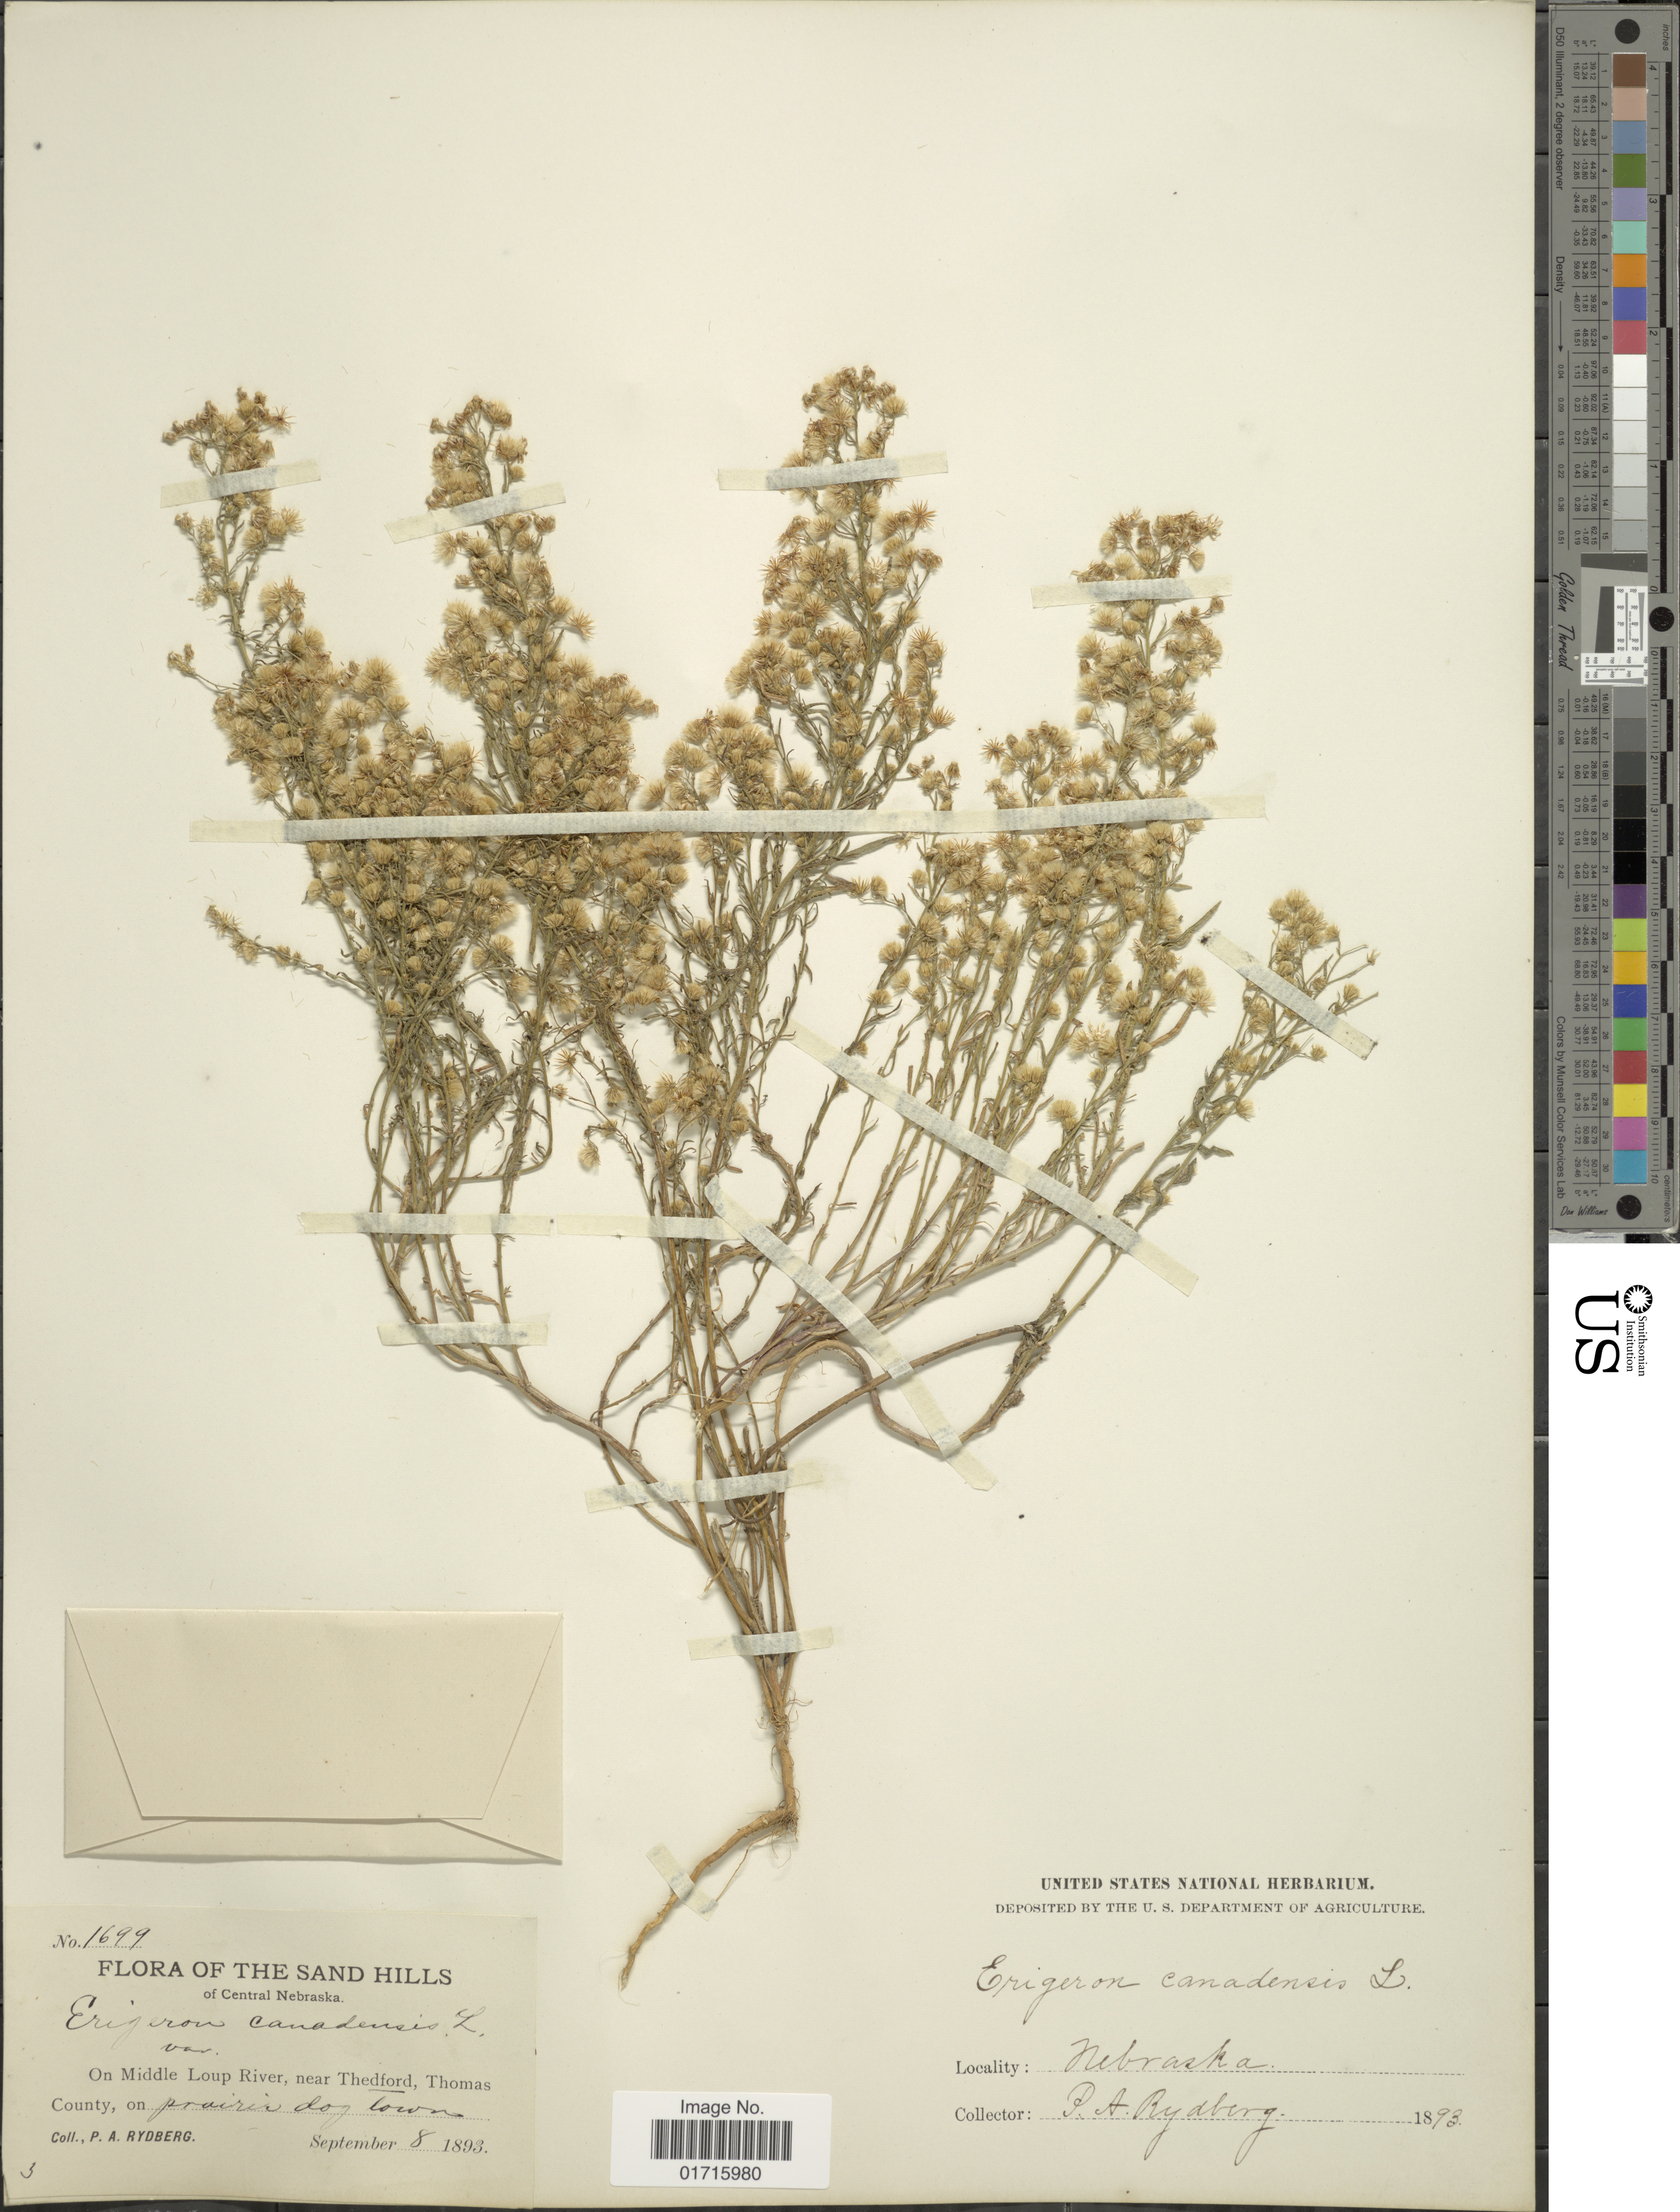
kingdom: Plantae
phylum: Tracheophyta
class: Magnoliopsida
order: Asterales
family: Asteraceae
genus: Conyza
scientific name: Conyza canadensis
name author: (L.) Cronq.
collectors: P. A. Rydberg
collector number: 1699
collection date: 1893-09-08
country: United States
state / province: Nebraska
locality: The Sand Hills. Central Nebraska, On Middle Loup River, near Thedford, Thomas County, on prairie dog town